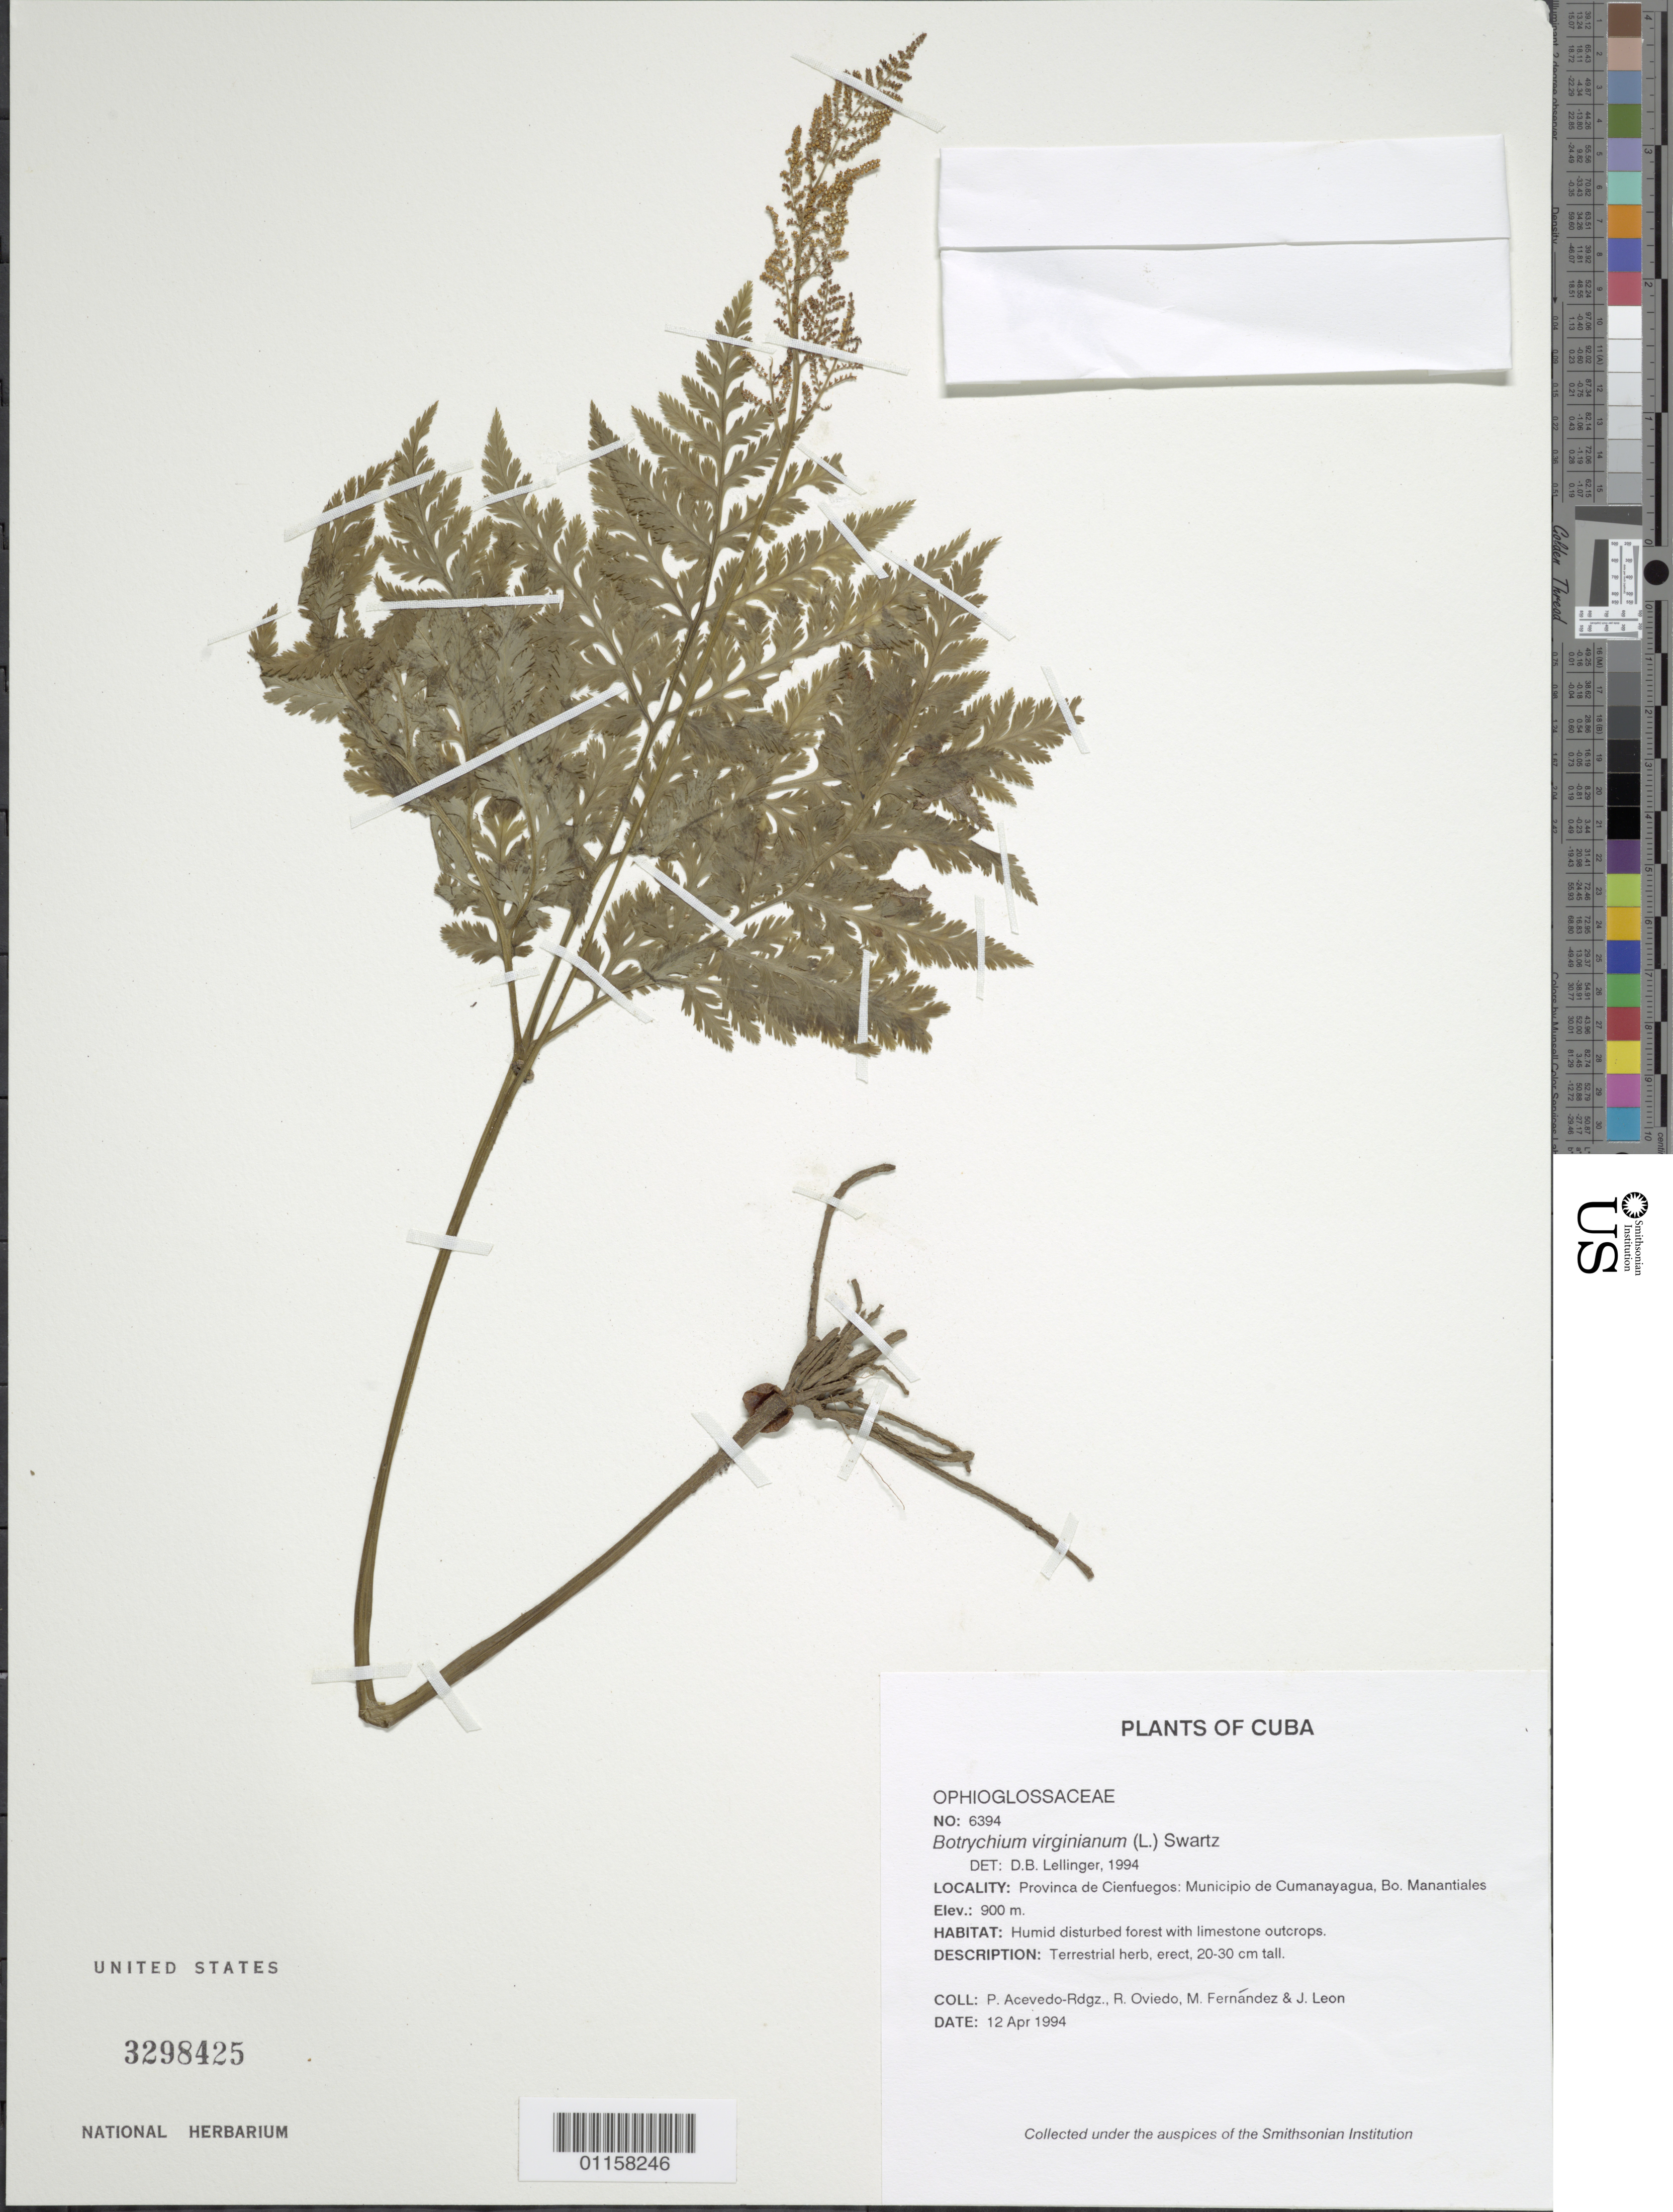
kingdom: Plantae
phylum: Tracheophyta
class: Polypodiopsida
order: Ophioglossales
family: Ophioglossaceae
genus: Botrychium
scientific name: Botrychium virginianum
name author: (L.) Sw.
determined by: Lellinger, David B., (BOT), Smithsonian Institution - National Museum of Natural History (UNITED STATES)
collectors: P. Acevedo-Rodr., R. Oviedo, M. Fernández & J. León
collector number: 6394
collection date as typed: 12 Apr 1994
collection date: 1994-04-12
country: Cuba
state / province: Cienfuegos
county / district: Municipio de Cumanayagua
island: Cuba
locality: Bo Manantiales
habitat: Humid disturbed forest with limestone outcrops.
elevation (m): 900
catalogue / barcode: US 3298425